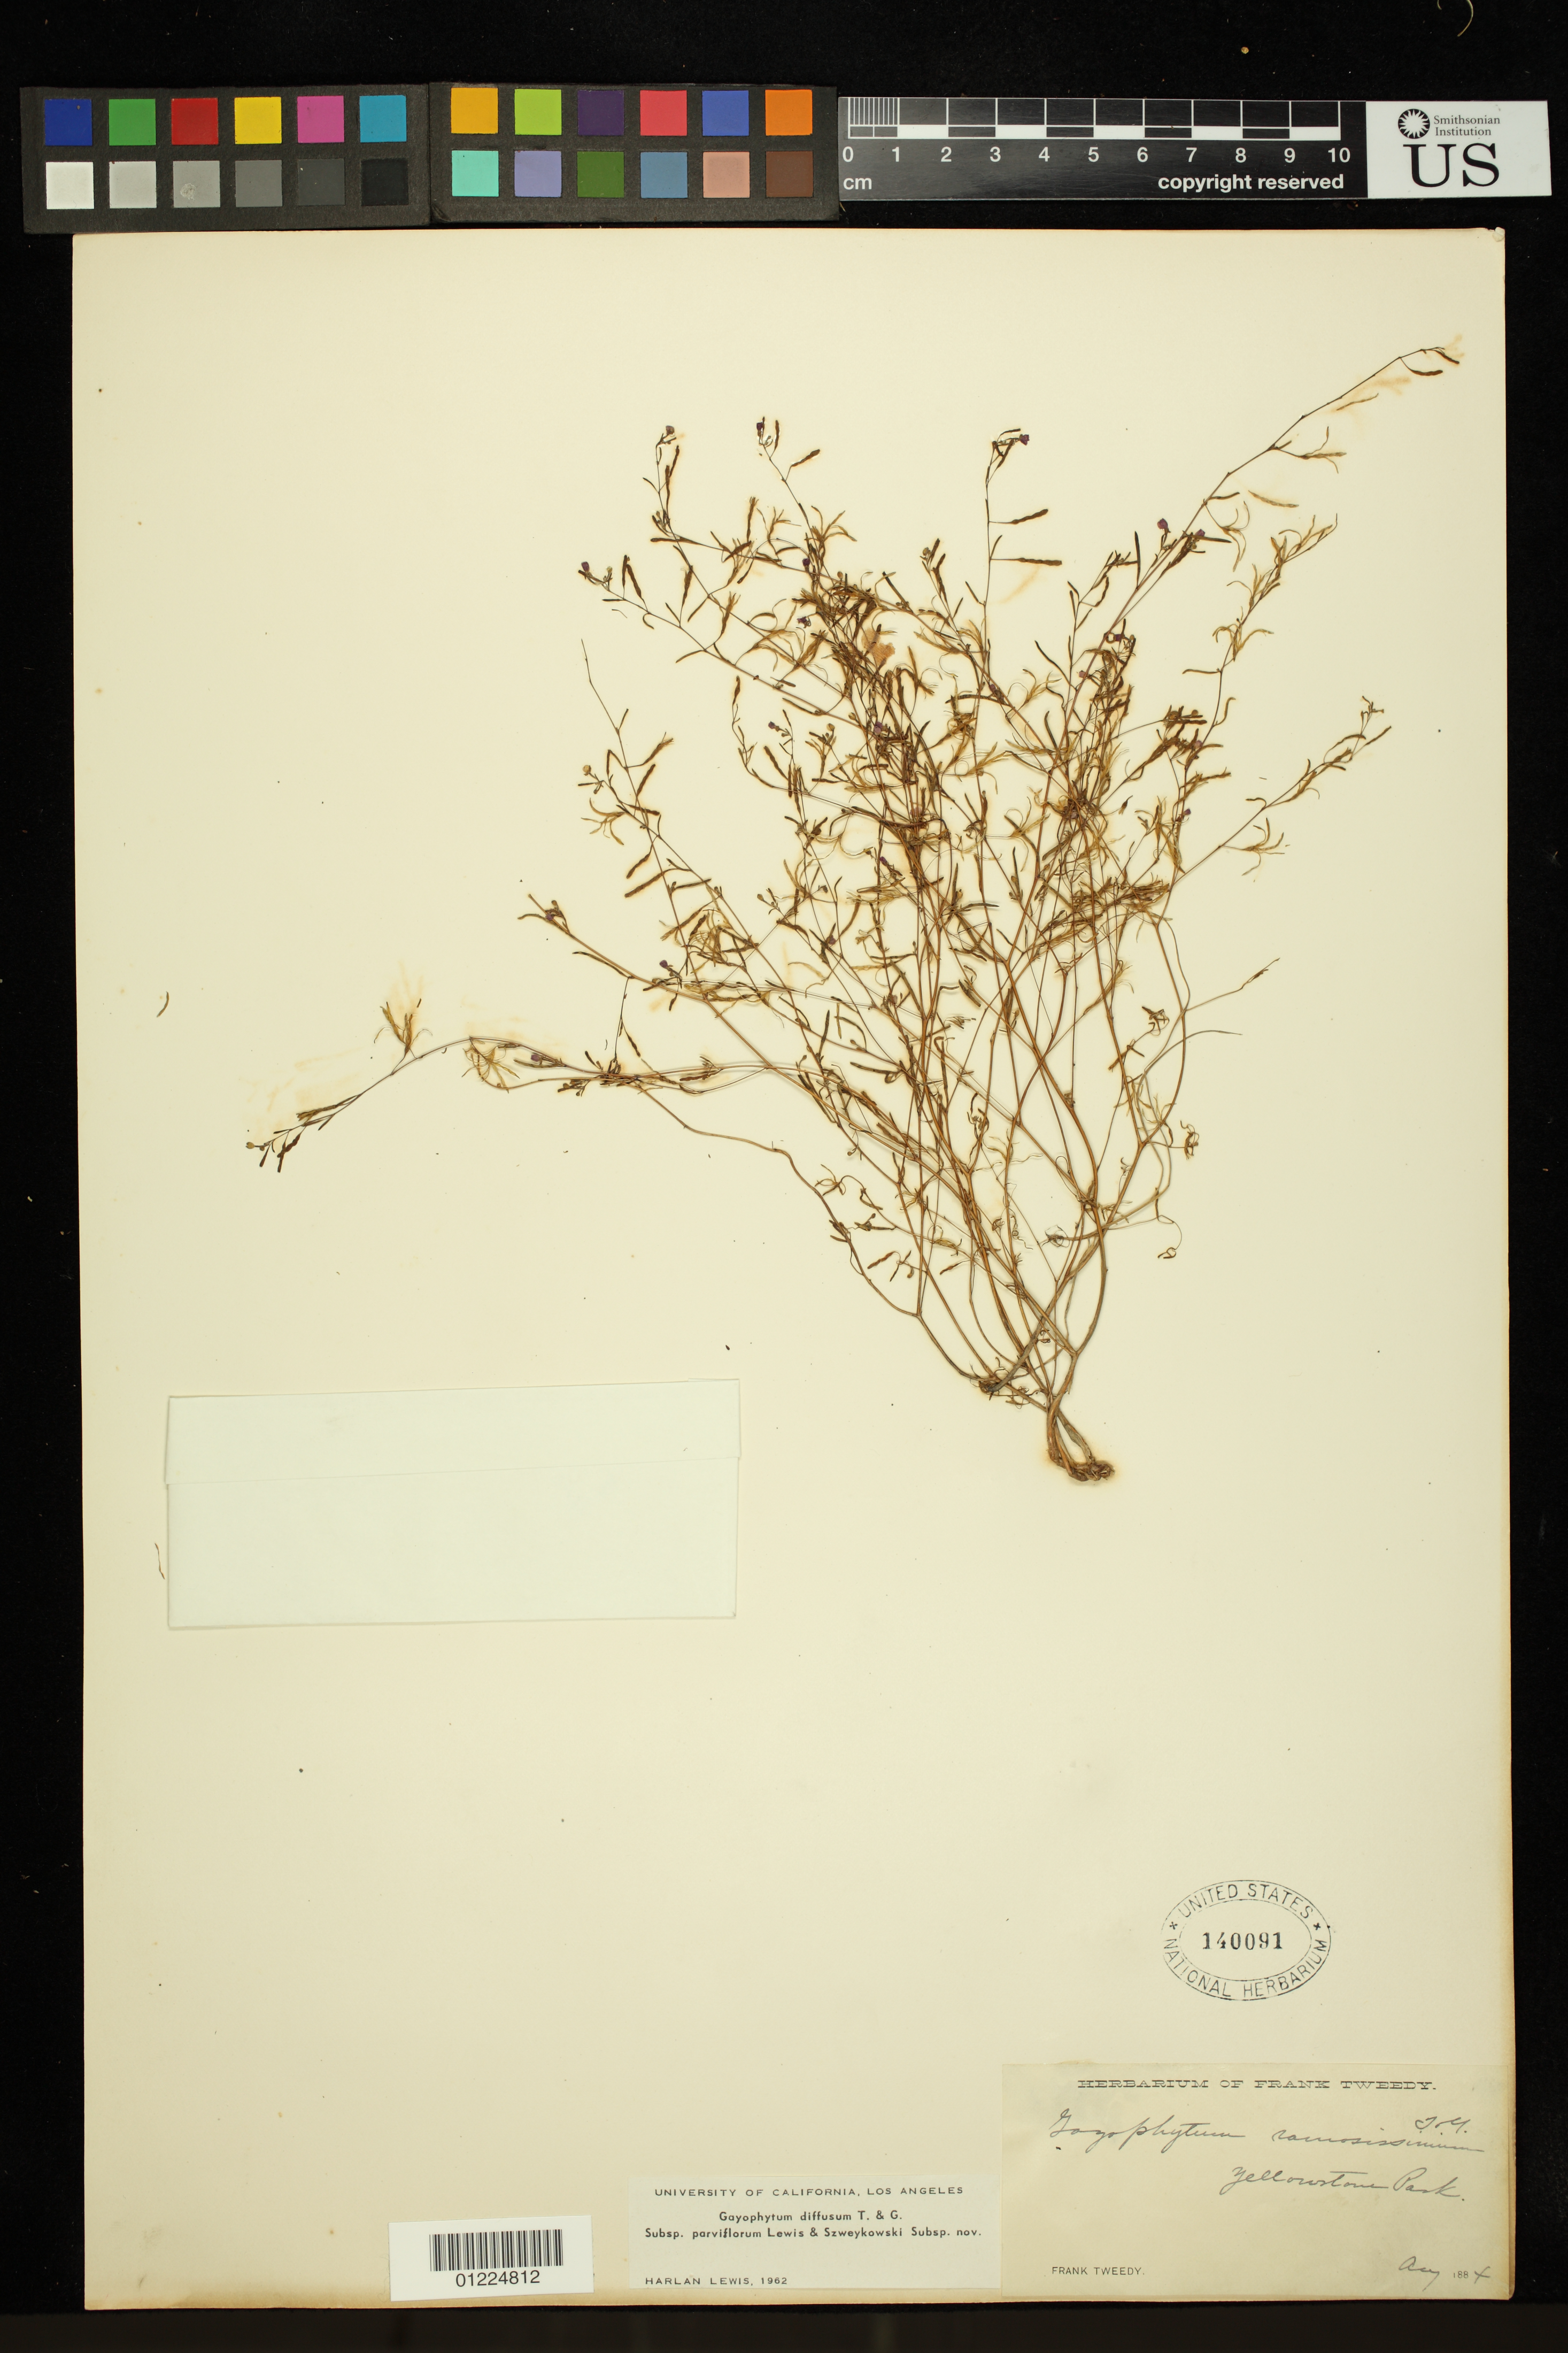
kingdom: Plantae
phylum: Tracheophyta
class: Magnoliopsida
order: Myrtales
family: Onagraceae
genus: Gayophytum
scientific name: Gayophytum diffusum subsp. parviflorum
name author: F. H. Lewis & Szweyk.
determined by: Lewis, H.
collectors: F. Tweedy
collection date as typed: Aug 1884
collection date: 1884-08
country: United States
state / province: Wyoming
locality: Yellowstone Park.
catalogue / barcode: US 140091